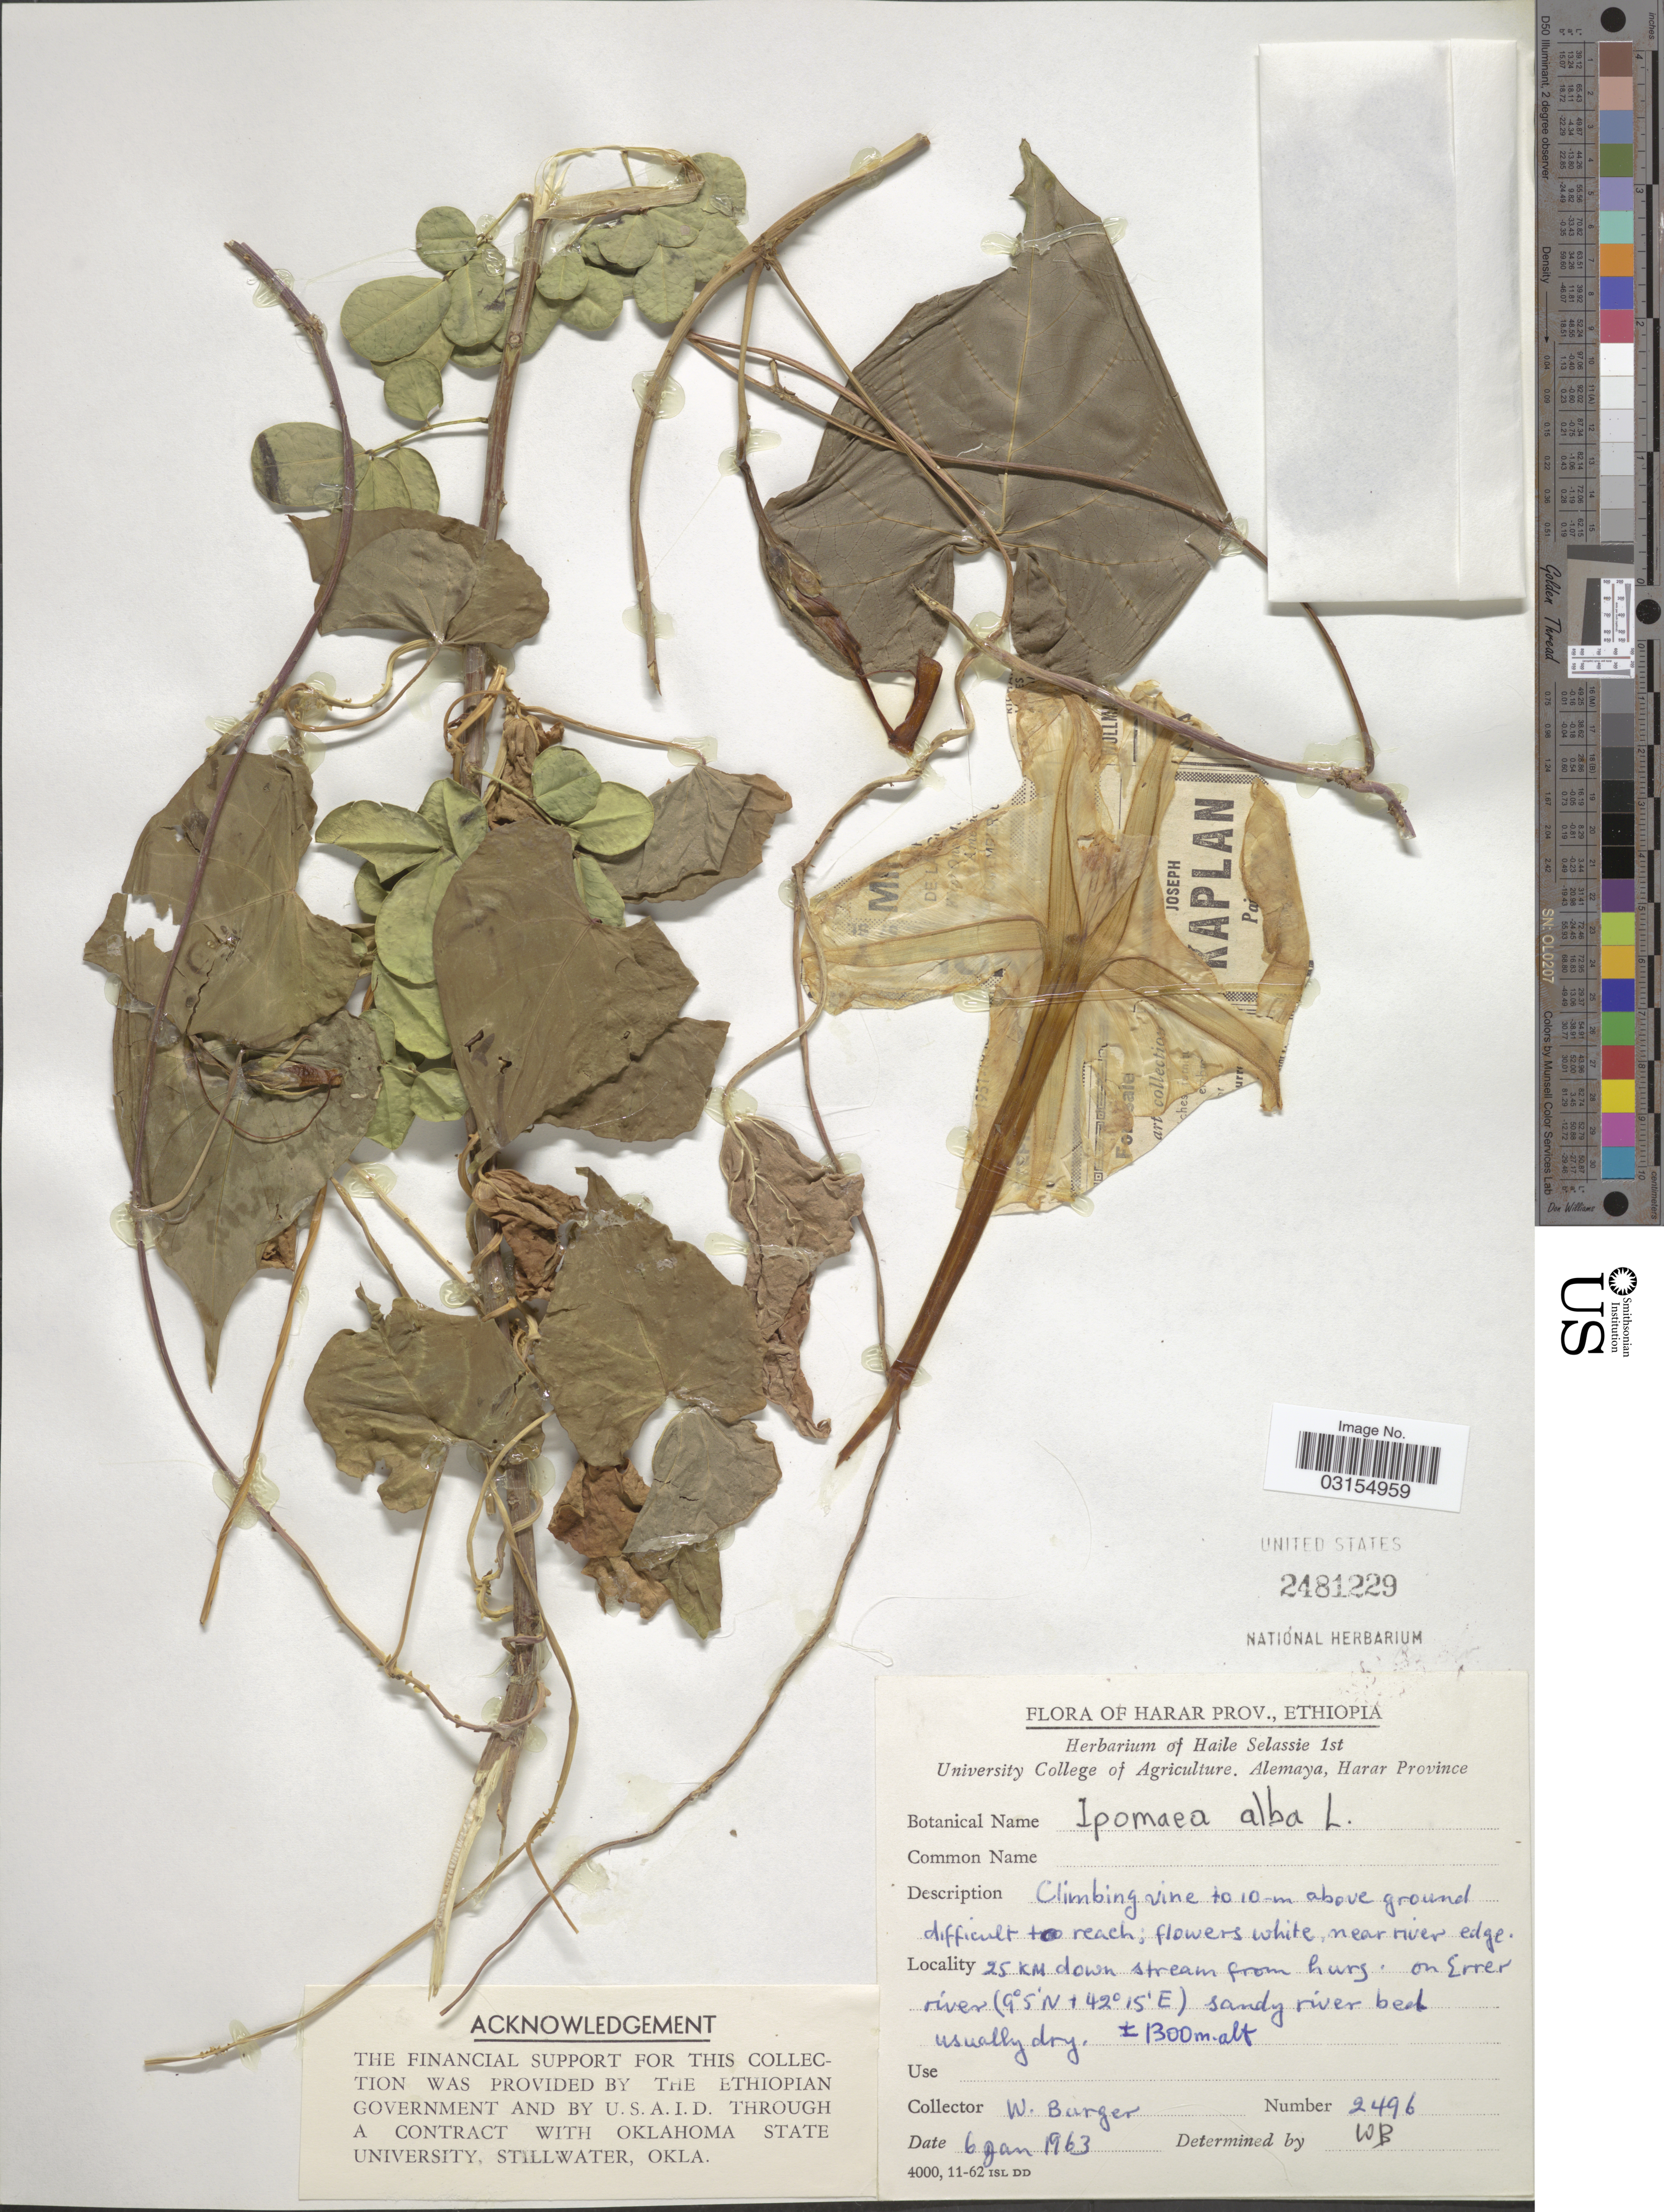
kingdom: Plantae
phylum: Tracheophyta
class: Magnoliopsida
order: Solanales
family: Convolvulaceae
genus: Ipomoea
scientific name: Ipomoea alba L.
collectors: W. Burger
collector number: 2496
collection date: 1963-01-06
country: Ethiopia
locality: Harar Prov., 25 km down stream from Lurg [interpreted]. on Errer river.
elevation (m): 1300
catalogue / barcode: US 2481229